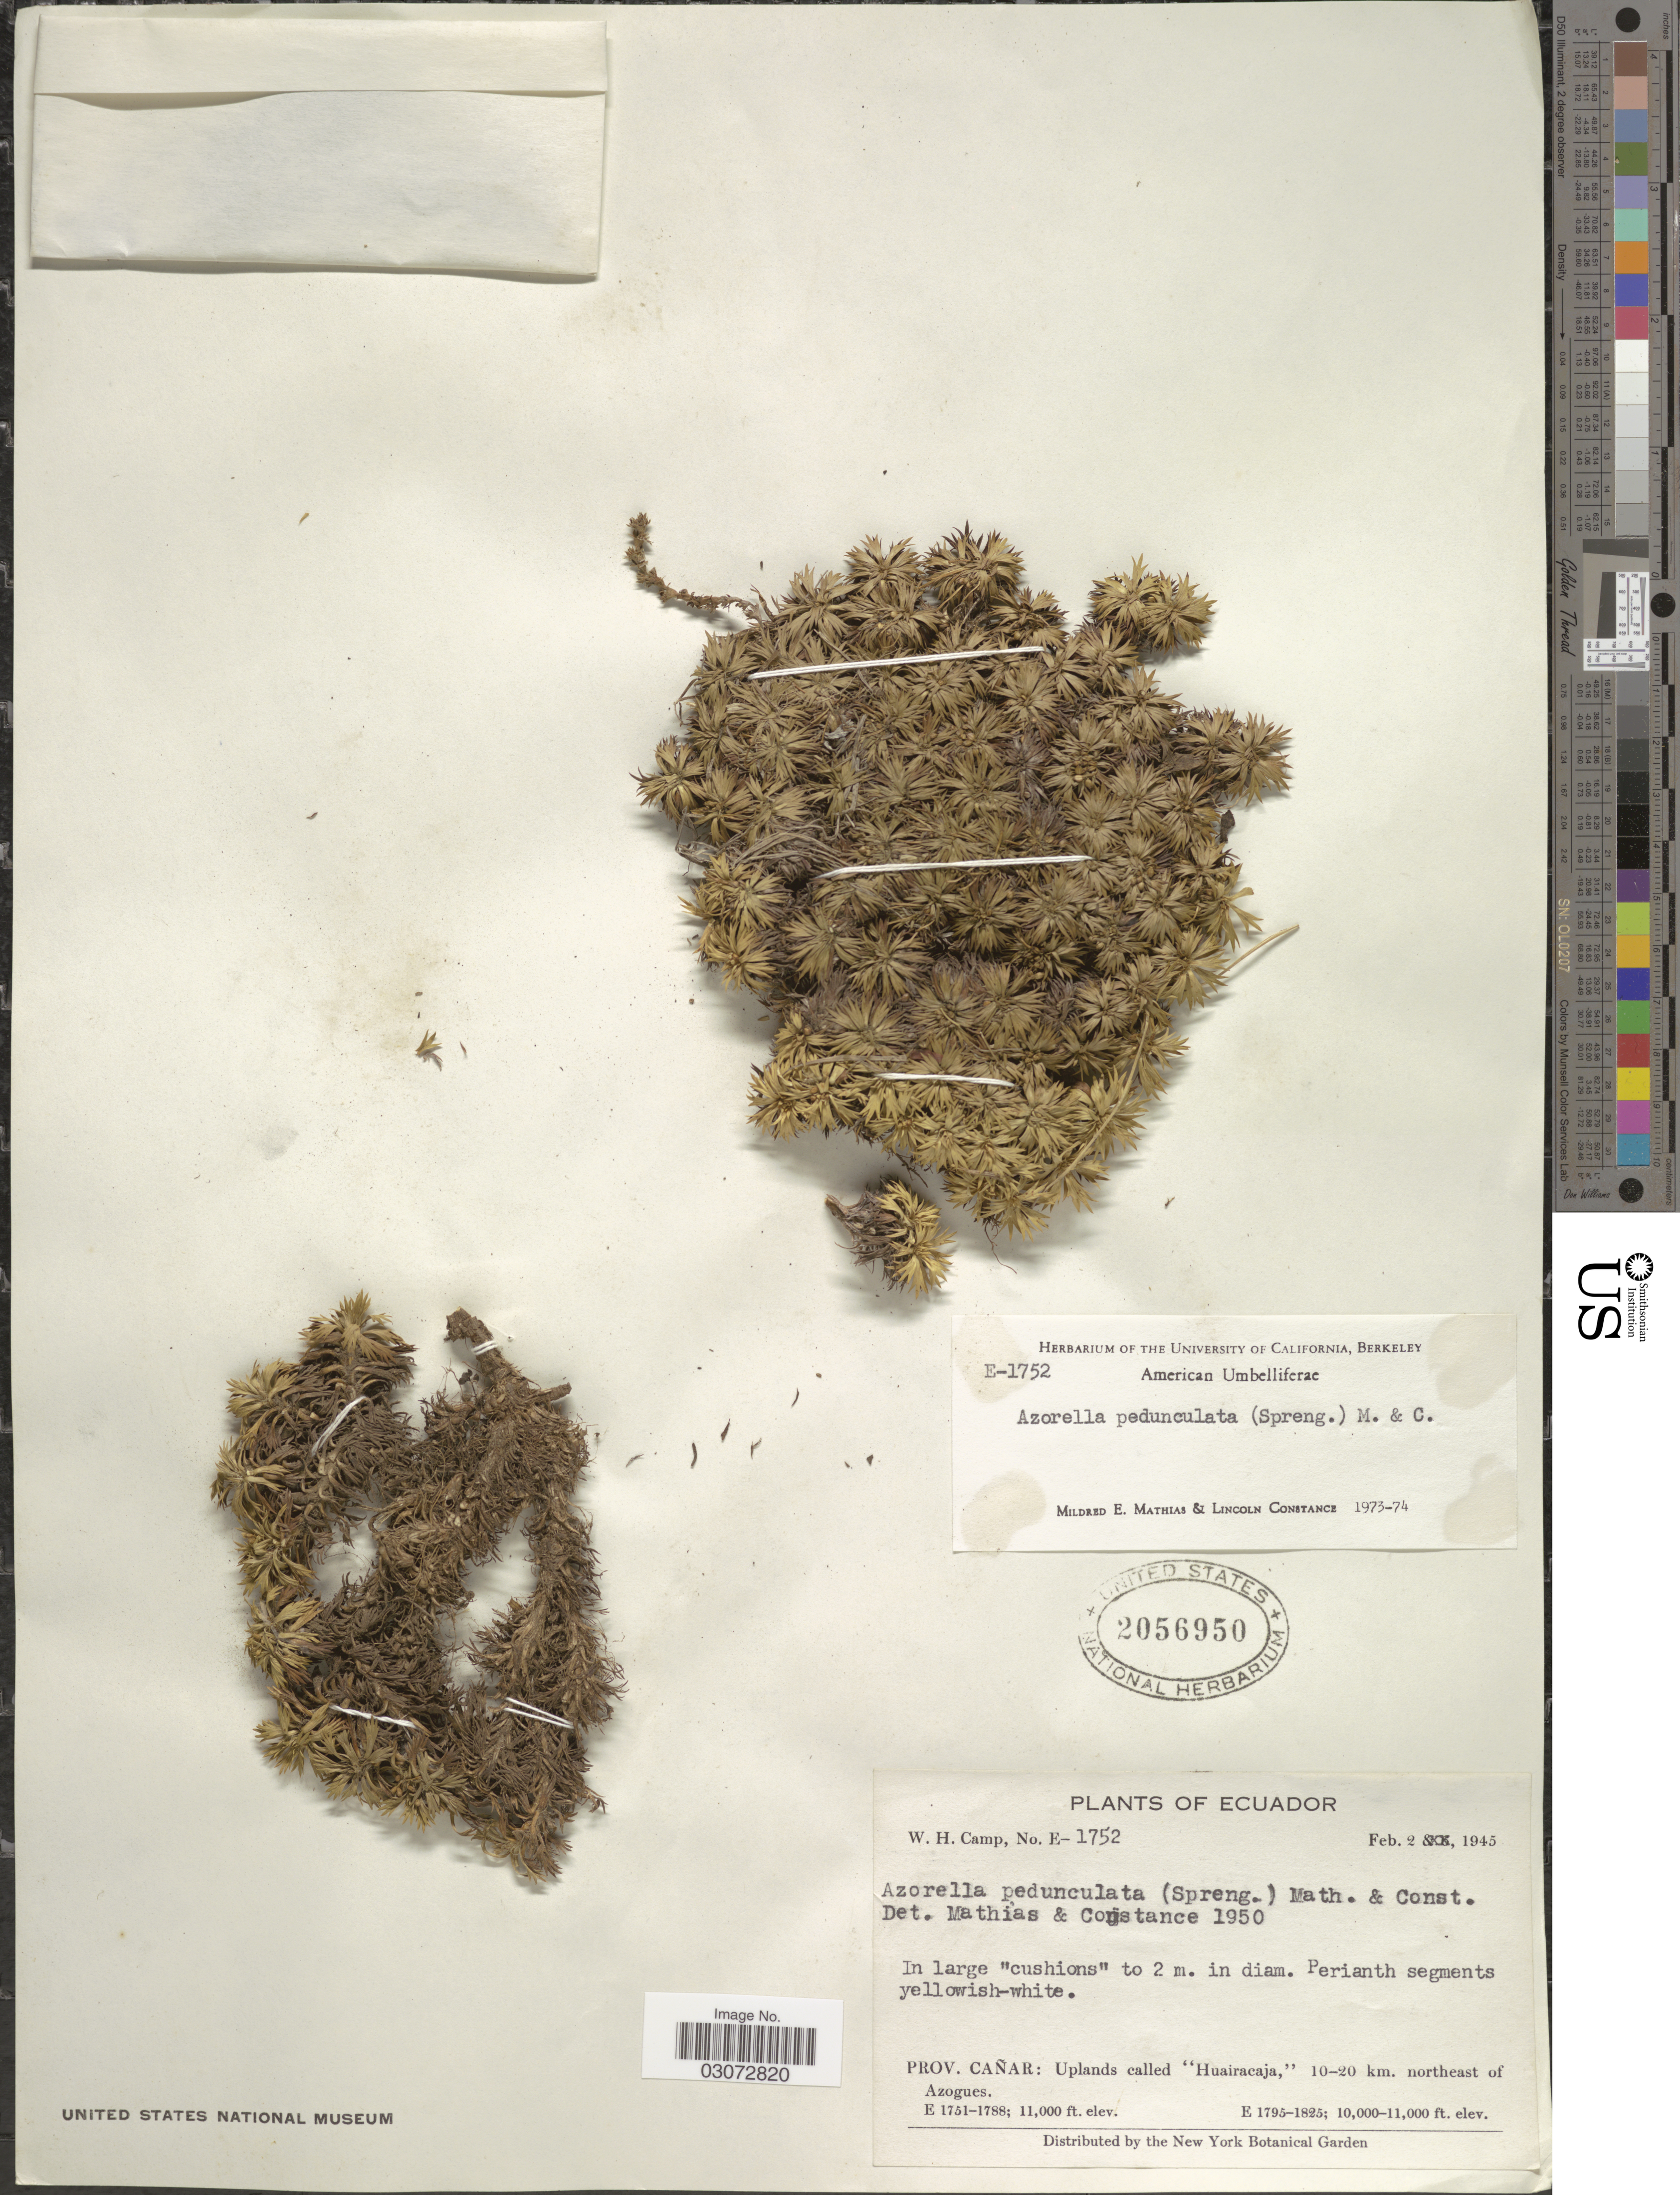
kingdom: Plantae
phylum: Tracheophyta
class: Magnoliopsida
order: Apiales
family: Apiaceae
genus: Azorella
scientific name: Azorella pedunculata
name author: (Spreng.) Mathias & Constance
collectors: W. H. Camp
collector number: E-1752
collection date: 1945-02-02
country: Ecuador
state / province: Cañar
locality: Uplands called "Huairacaja," 10-20 km. northeast of Azogues.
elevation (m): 3353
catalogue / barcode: US 2056950